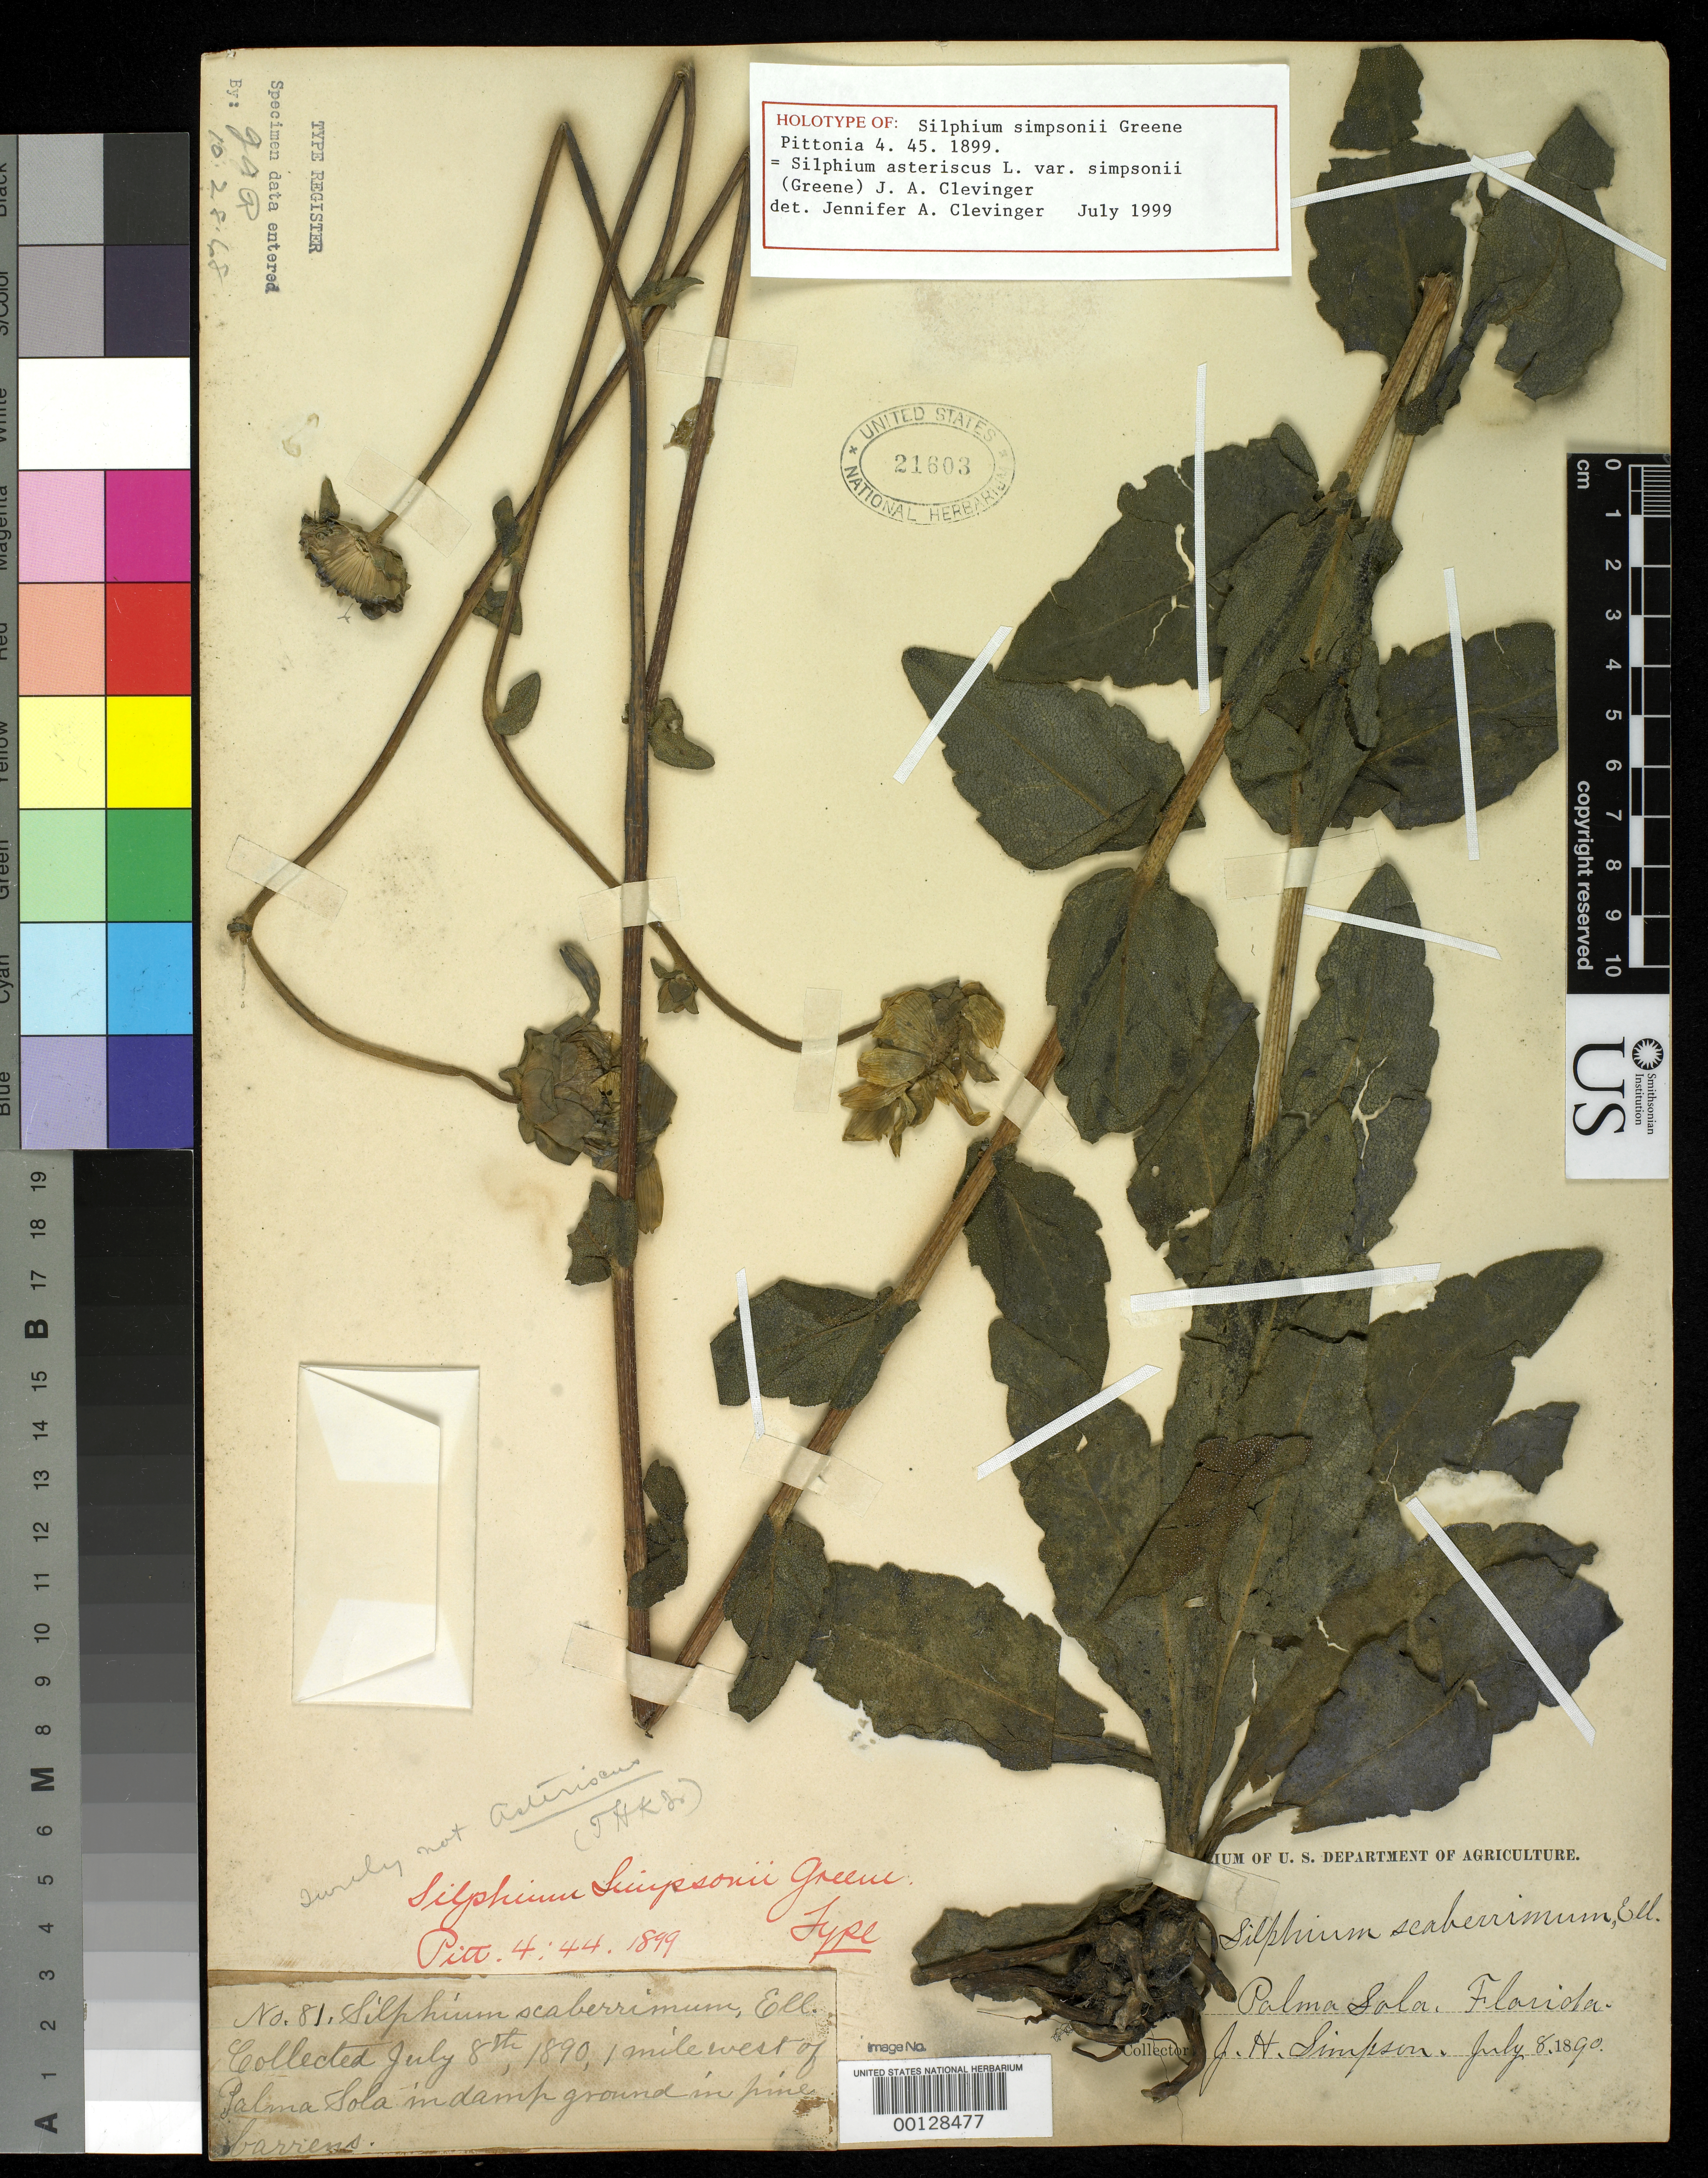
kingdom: Plantae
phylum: Tracheophyta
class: Magnoliopsida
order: Asterales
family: Asteraceae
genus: Silphium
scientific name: Silphium simpsonii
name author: Greene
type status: Holotype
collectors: J. H. Simpson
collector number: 81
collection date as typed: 08 Jul 1890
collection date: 1890-07-08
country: United States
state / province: Florida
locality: Palma Sola.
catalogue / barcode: US 21603